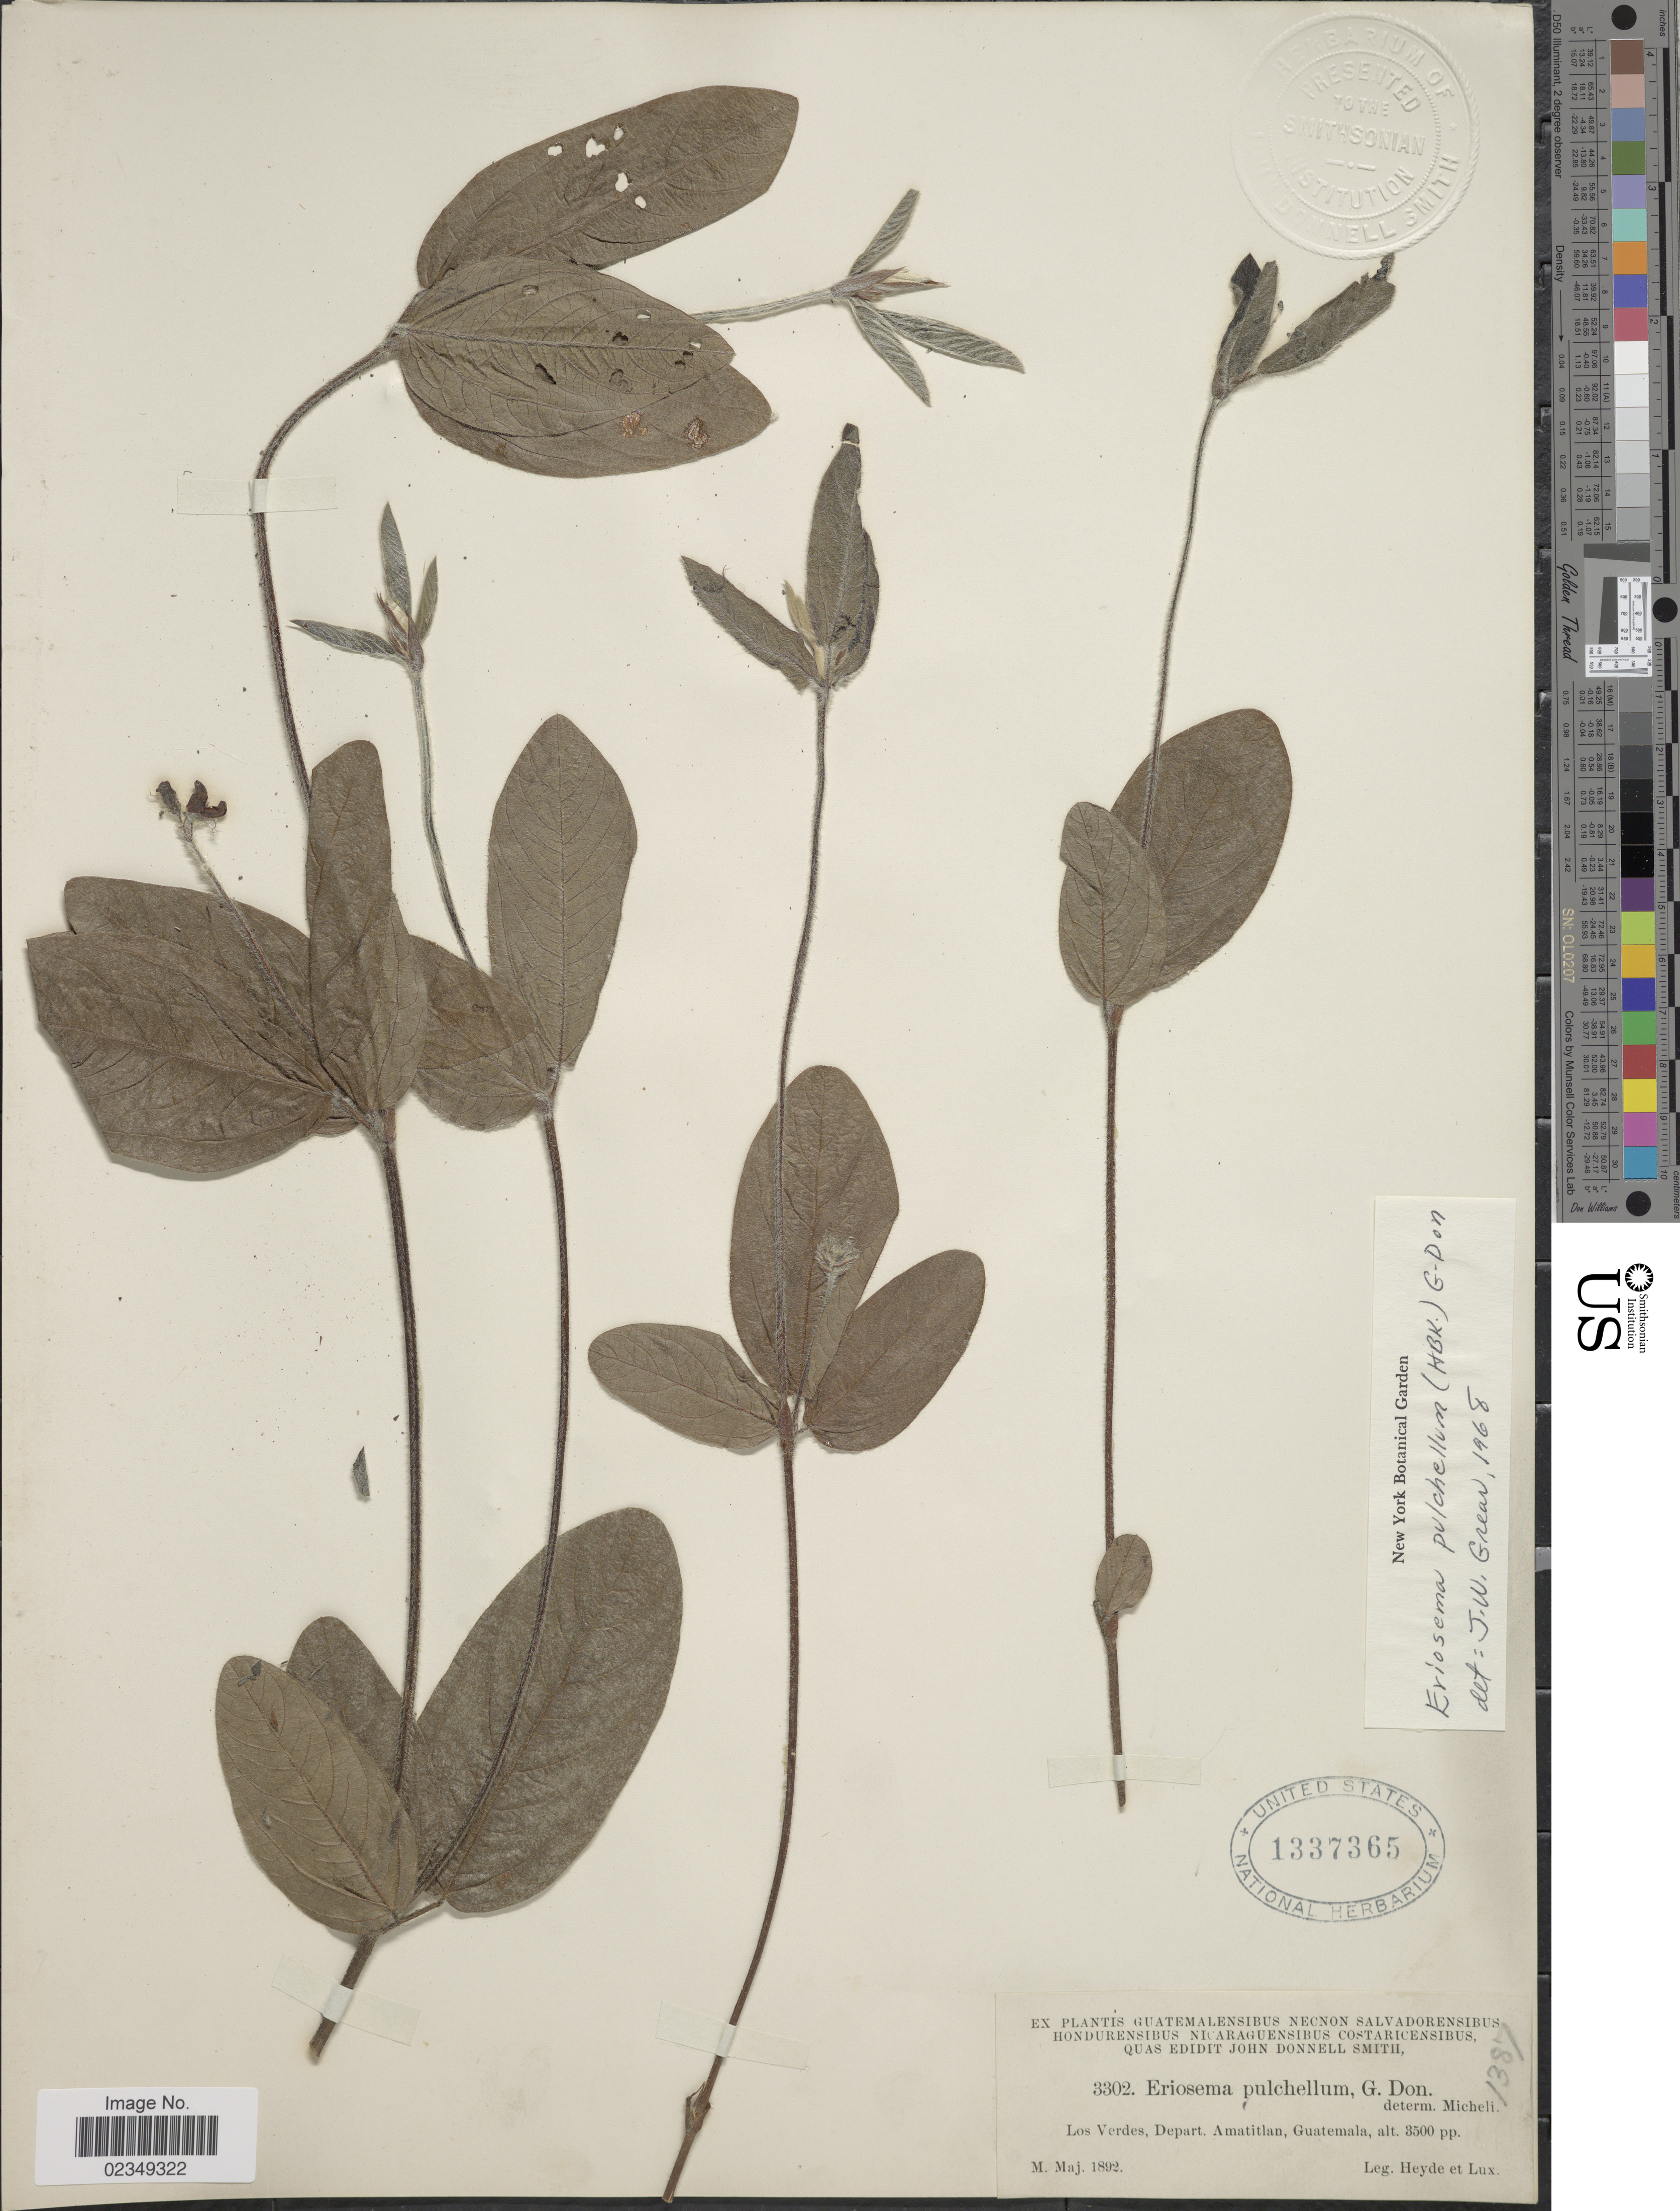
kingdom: Plantae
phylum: Tracheophyta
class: Magnoliopsida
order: Fabales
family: Fabaceae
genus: Eriosema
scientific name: Eriosema pulchellum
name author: (Kunth) G. Don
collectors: Heyde & Lux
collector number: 3302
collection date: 1892-05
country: Guatemala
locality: Los Verdes, Depart. Amatitlan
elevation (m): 1067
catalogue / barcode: US 1337365